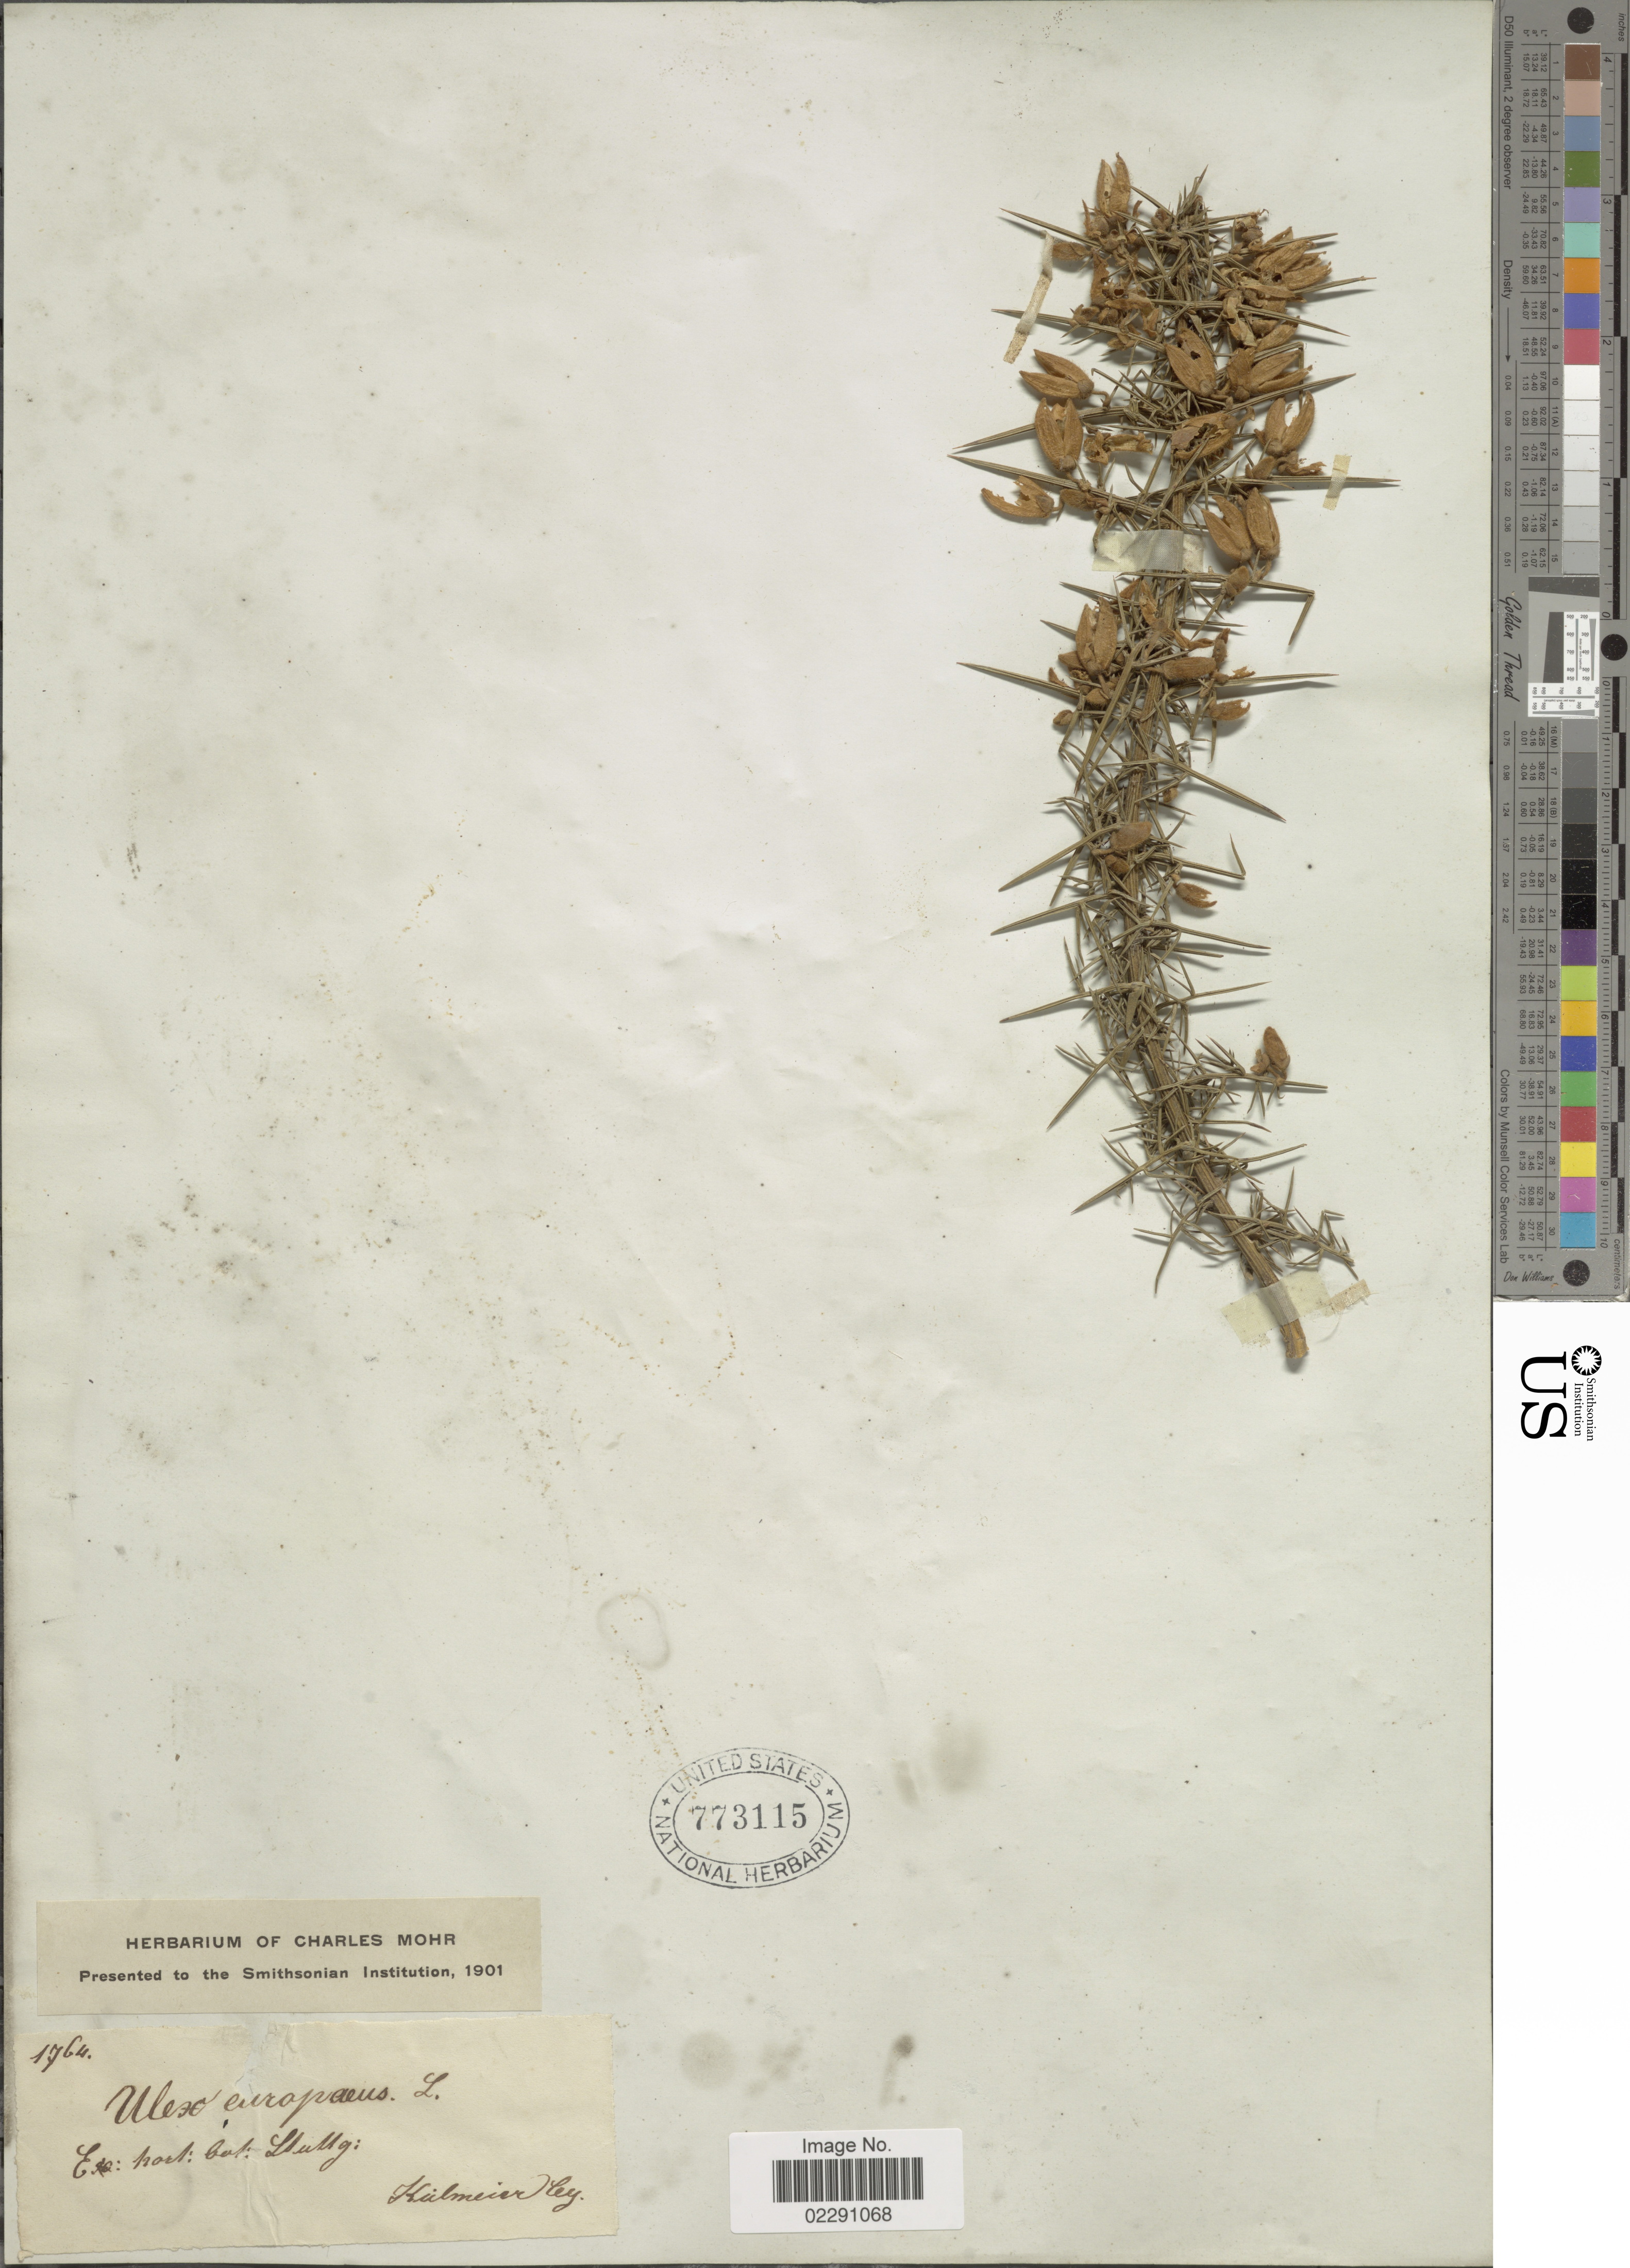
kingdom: Plantae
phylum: Tracheophyta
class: Magnoliopsida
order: Fabales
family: Fabaceae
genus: Ulex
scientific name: Ulex europaeus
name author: L.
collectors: Kielmeier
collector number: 1764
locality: Hort. bot. Lluttg [interpreted]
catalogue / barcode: US 773115